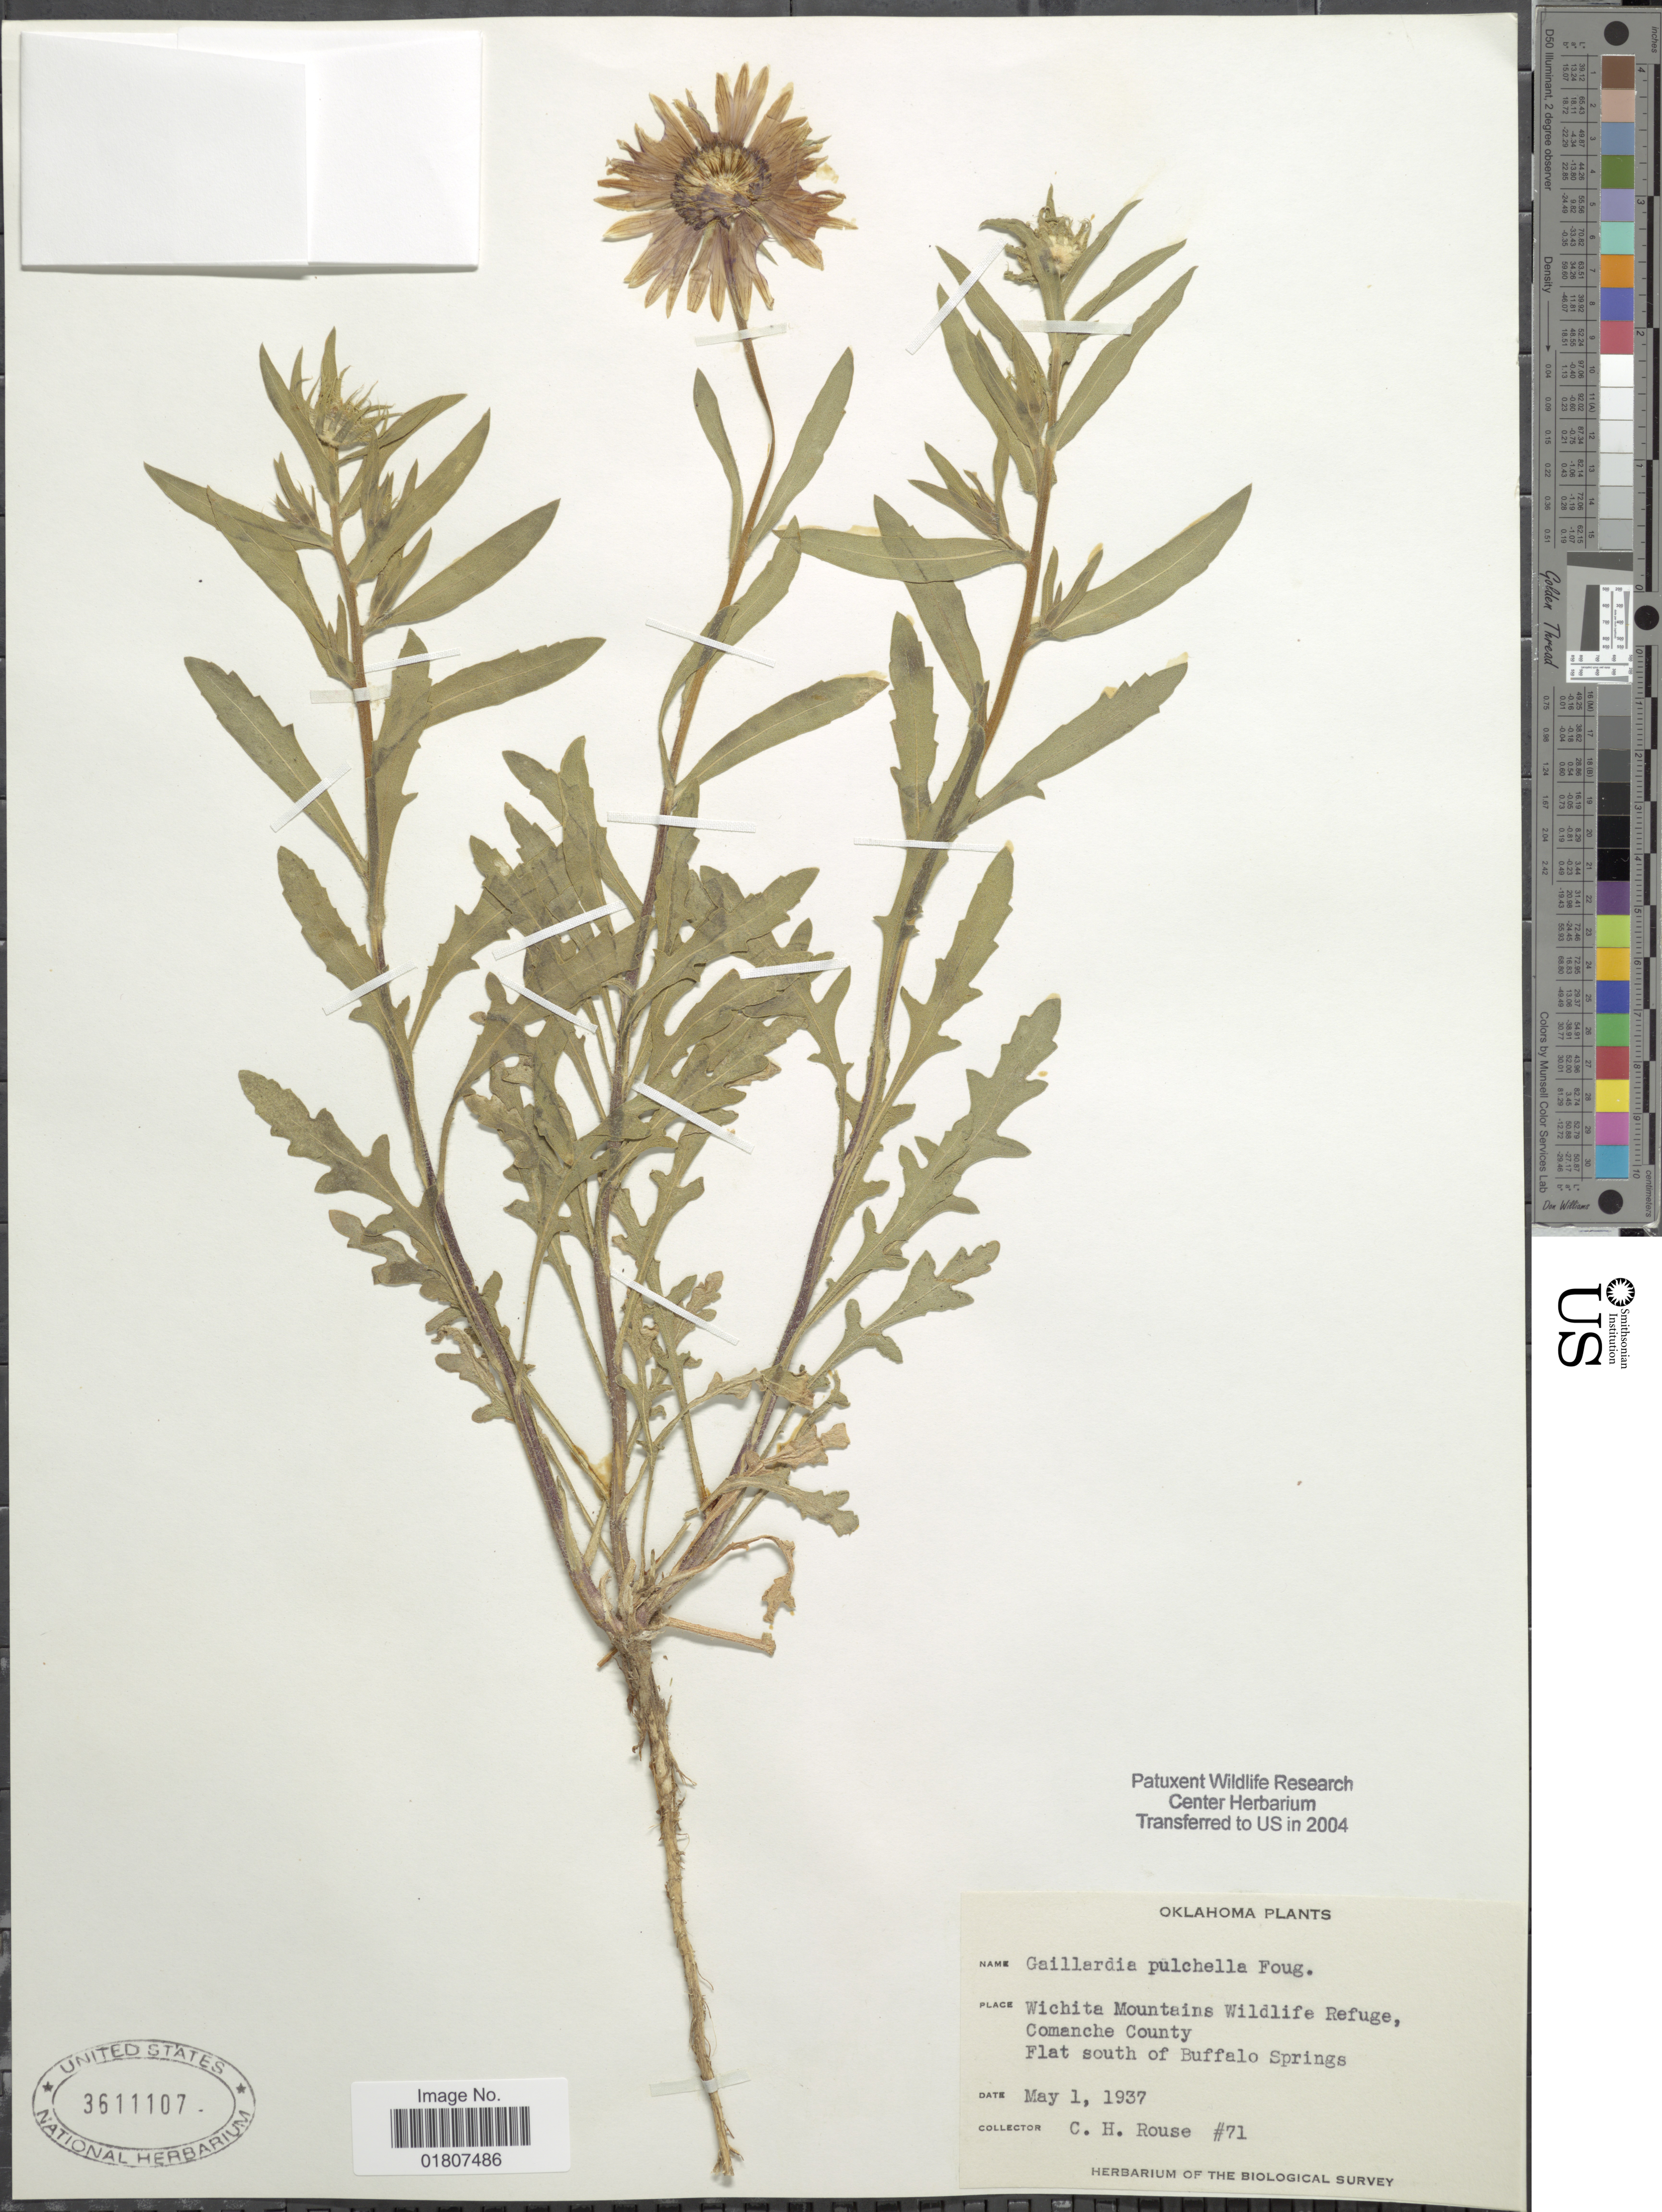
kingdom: Plantae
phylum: Tracheophyta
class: Magnoliopsida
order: Asterales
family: Asteraceae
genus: Gaillardia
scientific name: Gaillardia pulchella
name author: Foug.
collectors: C. Rouse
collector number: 71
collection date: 1937-05-01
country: United States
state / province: Oklahoma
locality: Wichita Mountains Wildlife Refuge, Comanche County. Flat south of Buffalo Springs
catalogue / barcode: US 3611107